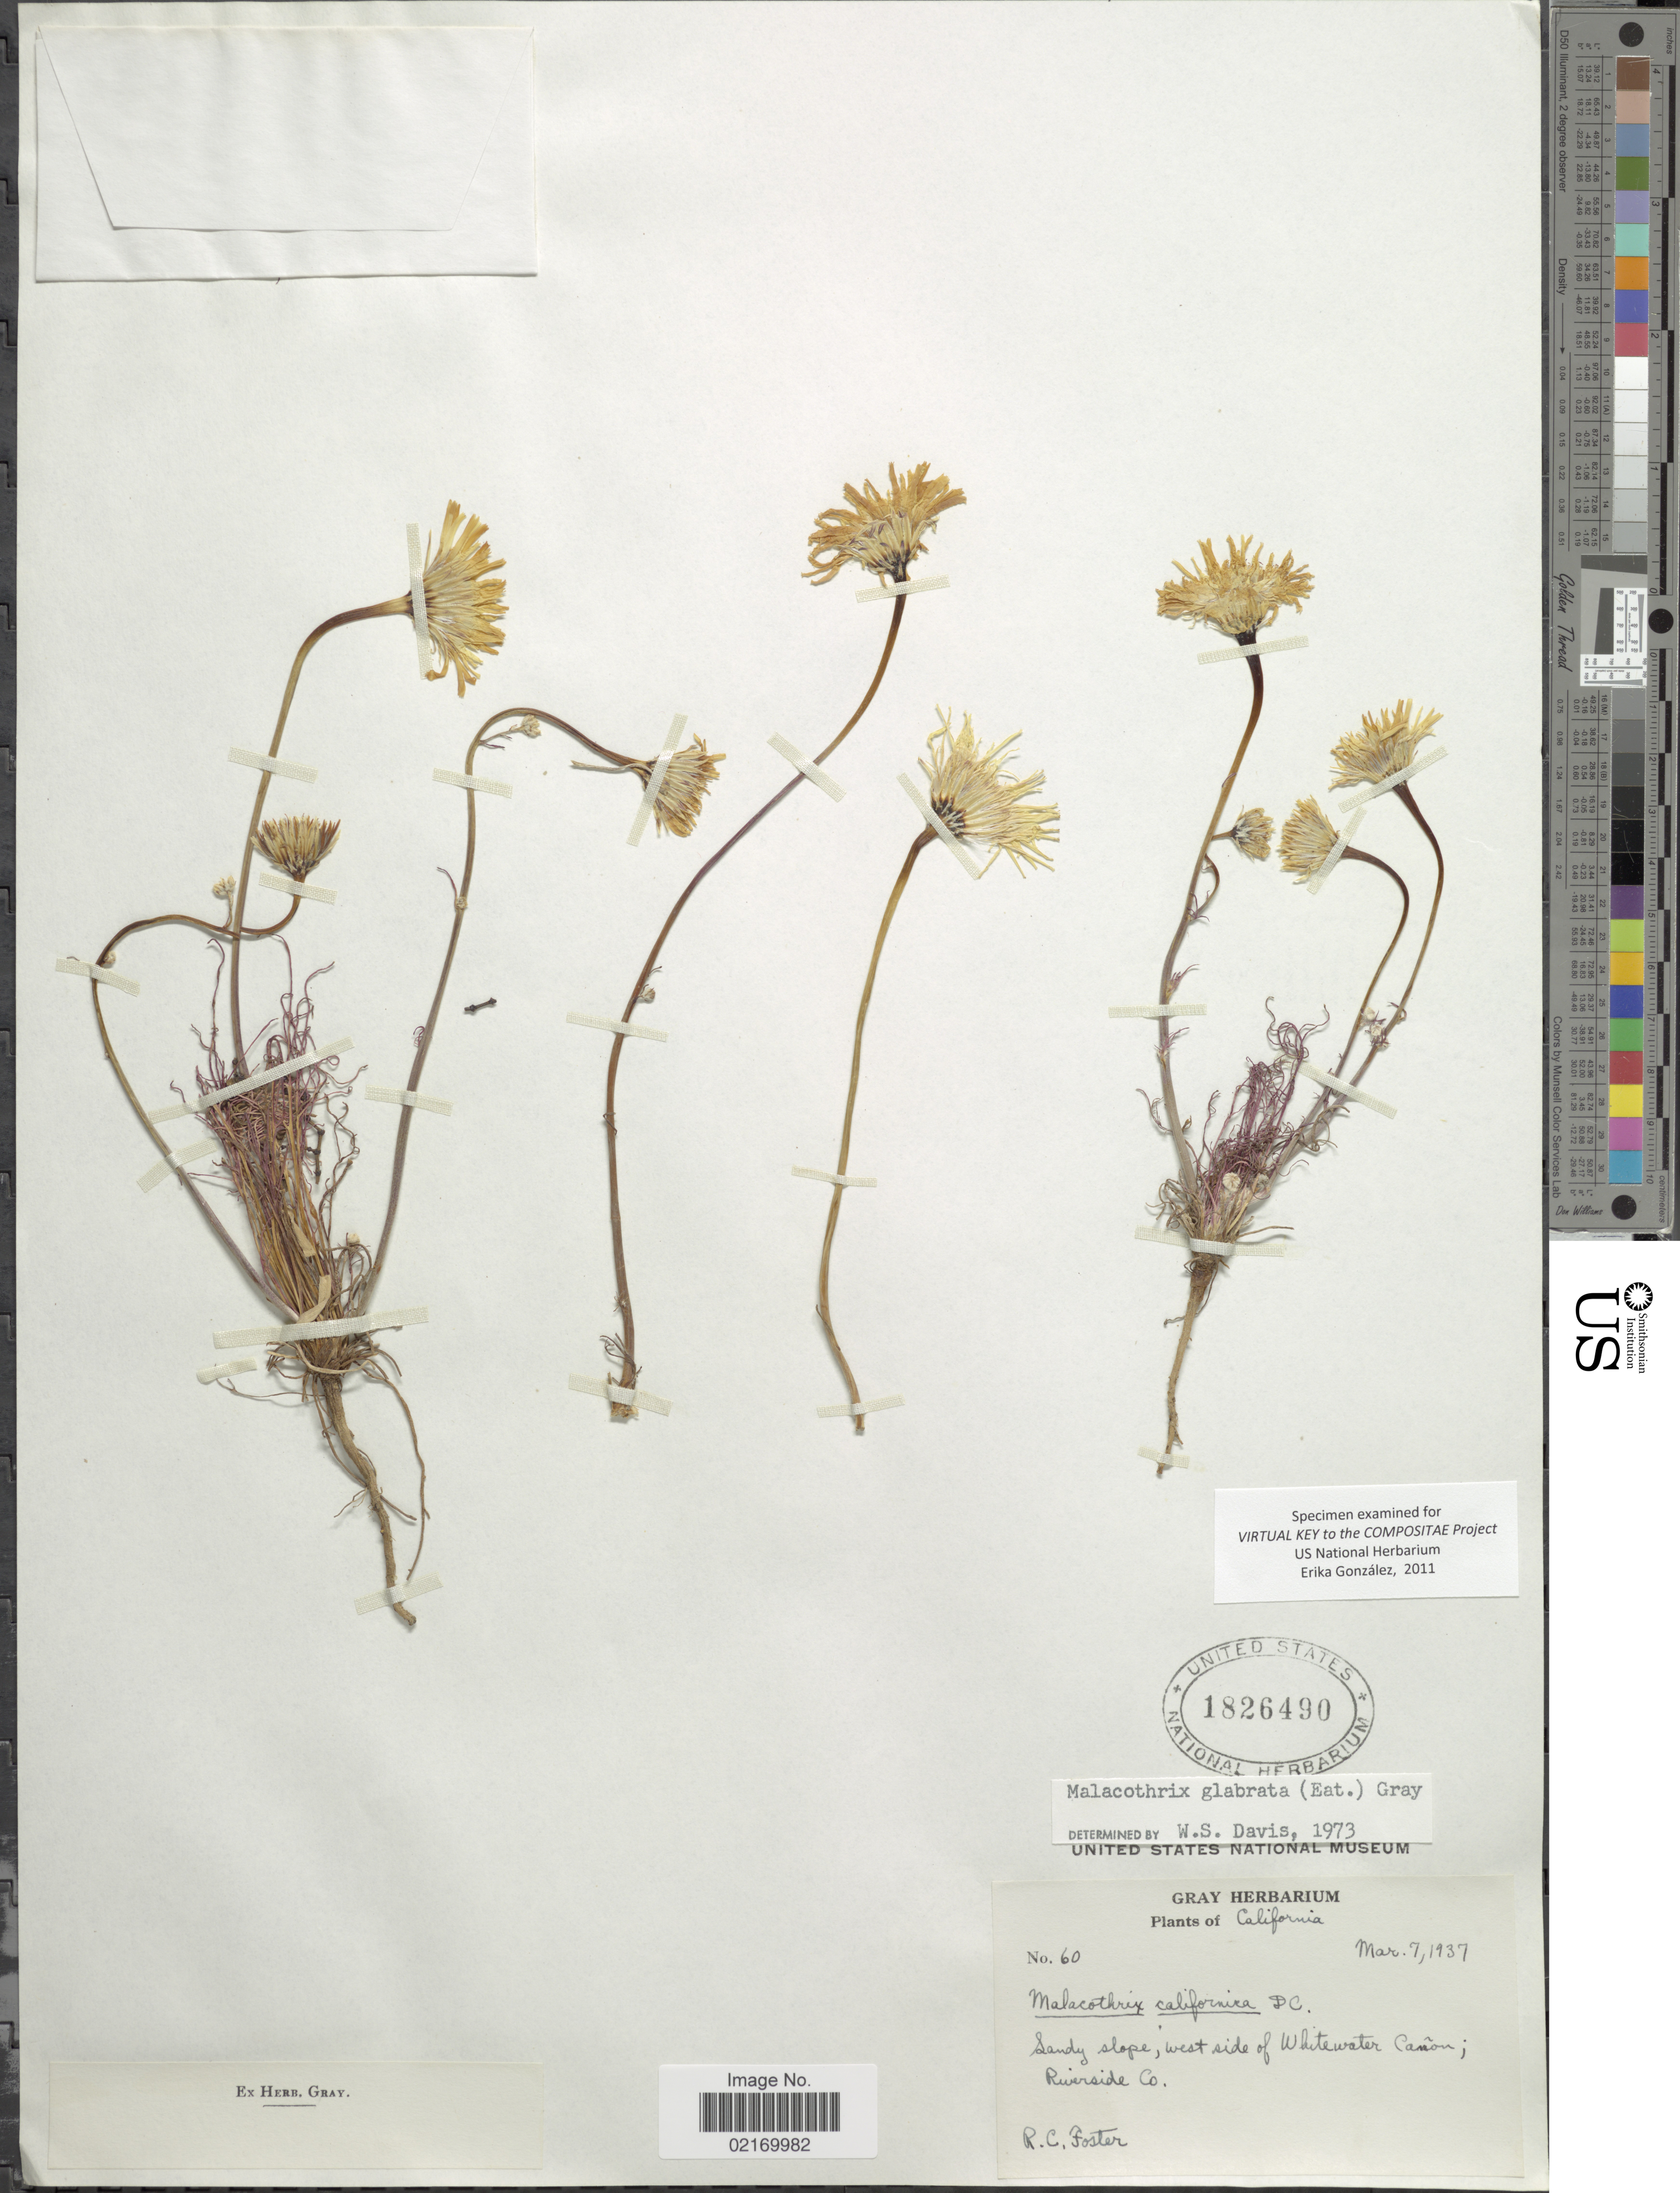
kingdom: Plantae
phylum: Tracheophyta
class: Magnoliopsida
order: Asterales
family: Asteraceae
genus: Malacothrix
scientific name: Malacothrix glabrata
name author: (A. Gray ex D.C. Eaton) A. Gray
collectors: R. C. Foster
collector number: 60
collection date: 1937-03-07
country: United States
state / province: California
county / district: Riverside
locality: West side of Whitewater Canon, Riverside Co.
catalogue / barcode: US 1826490